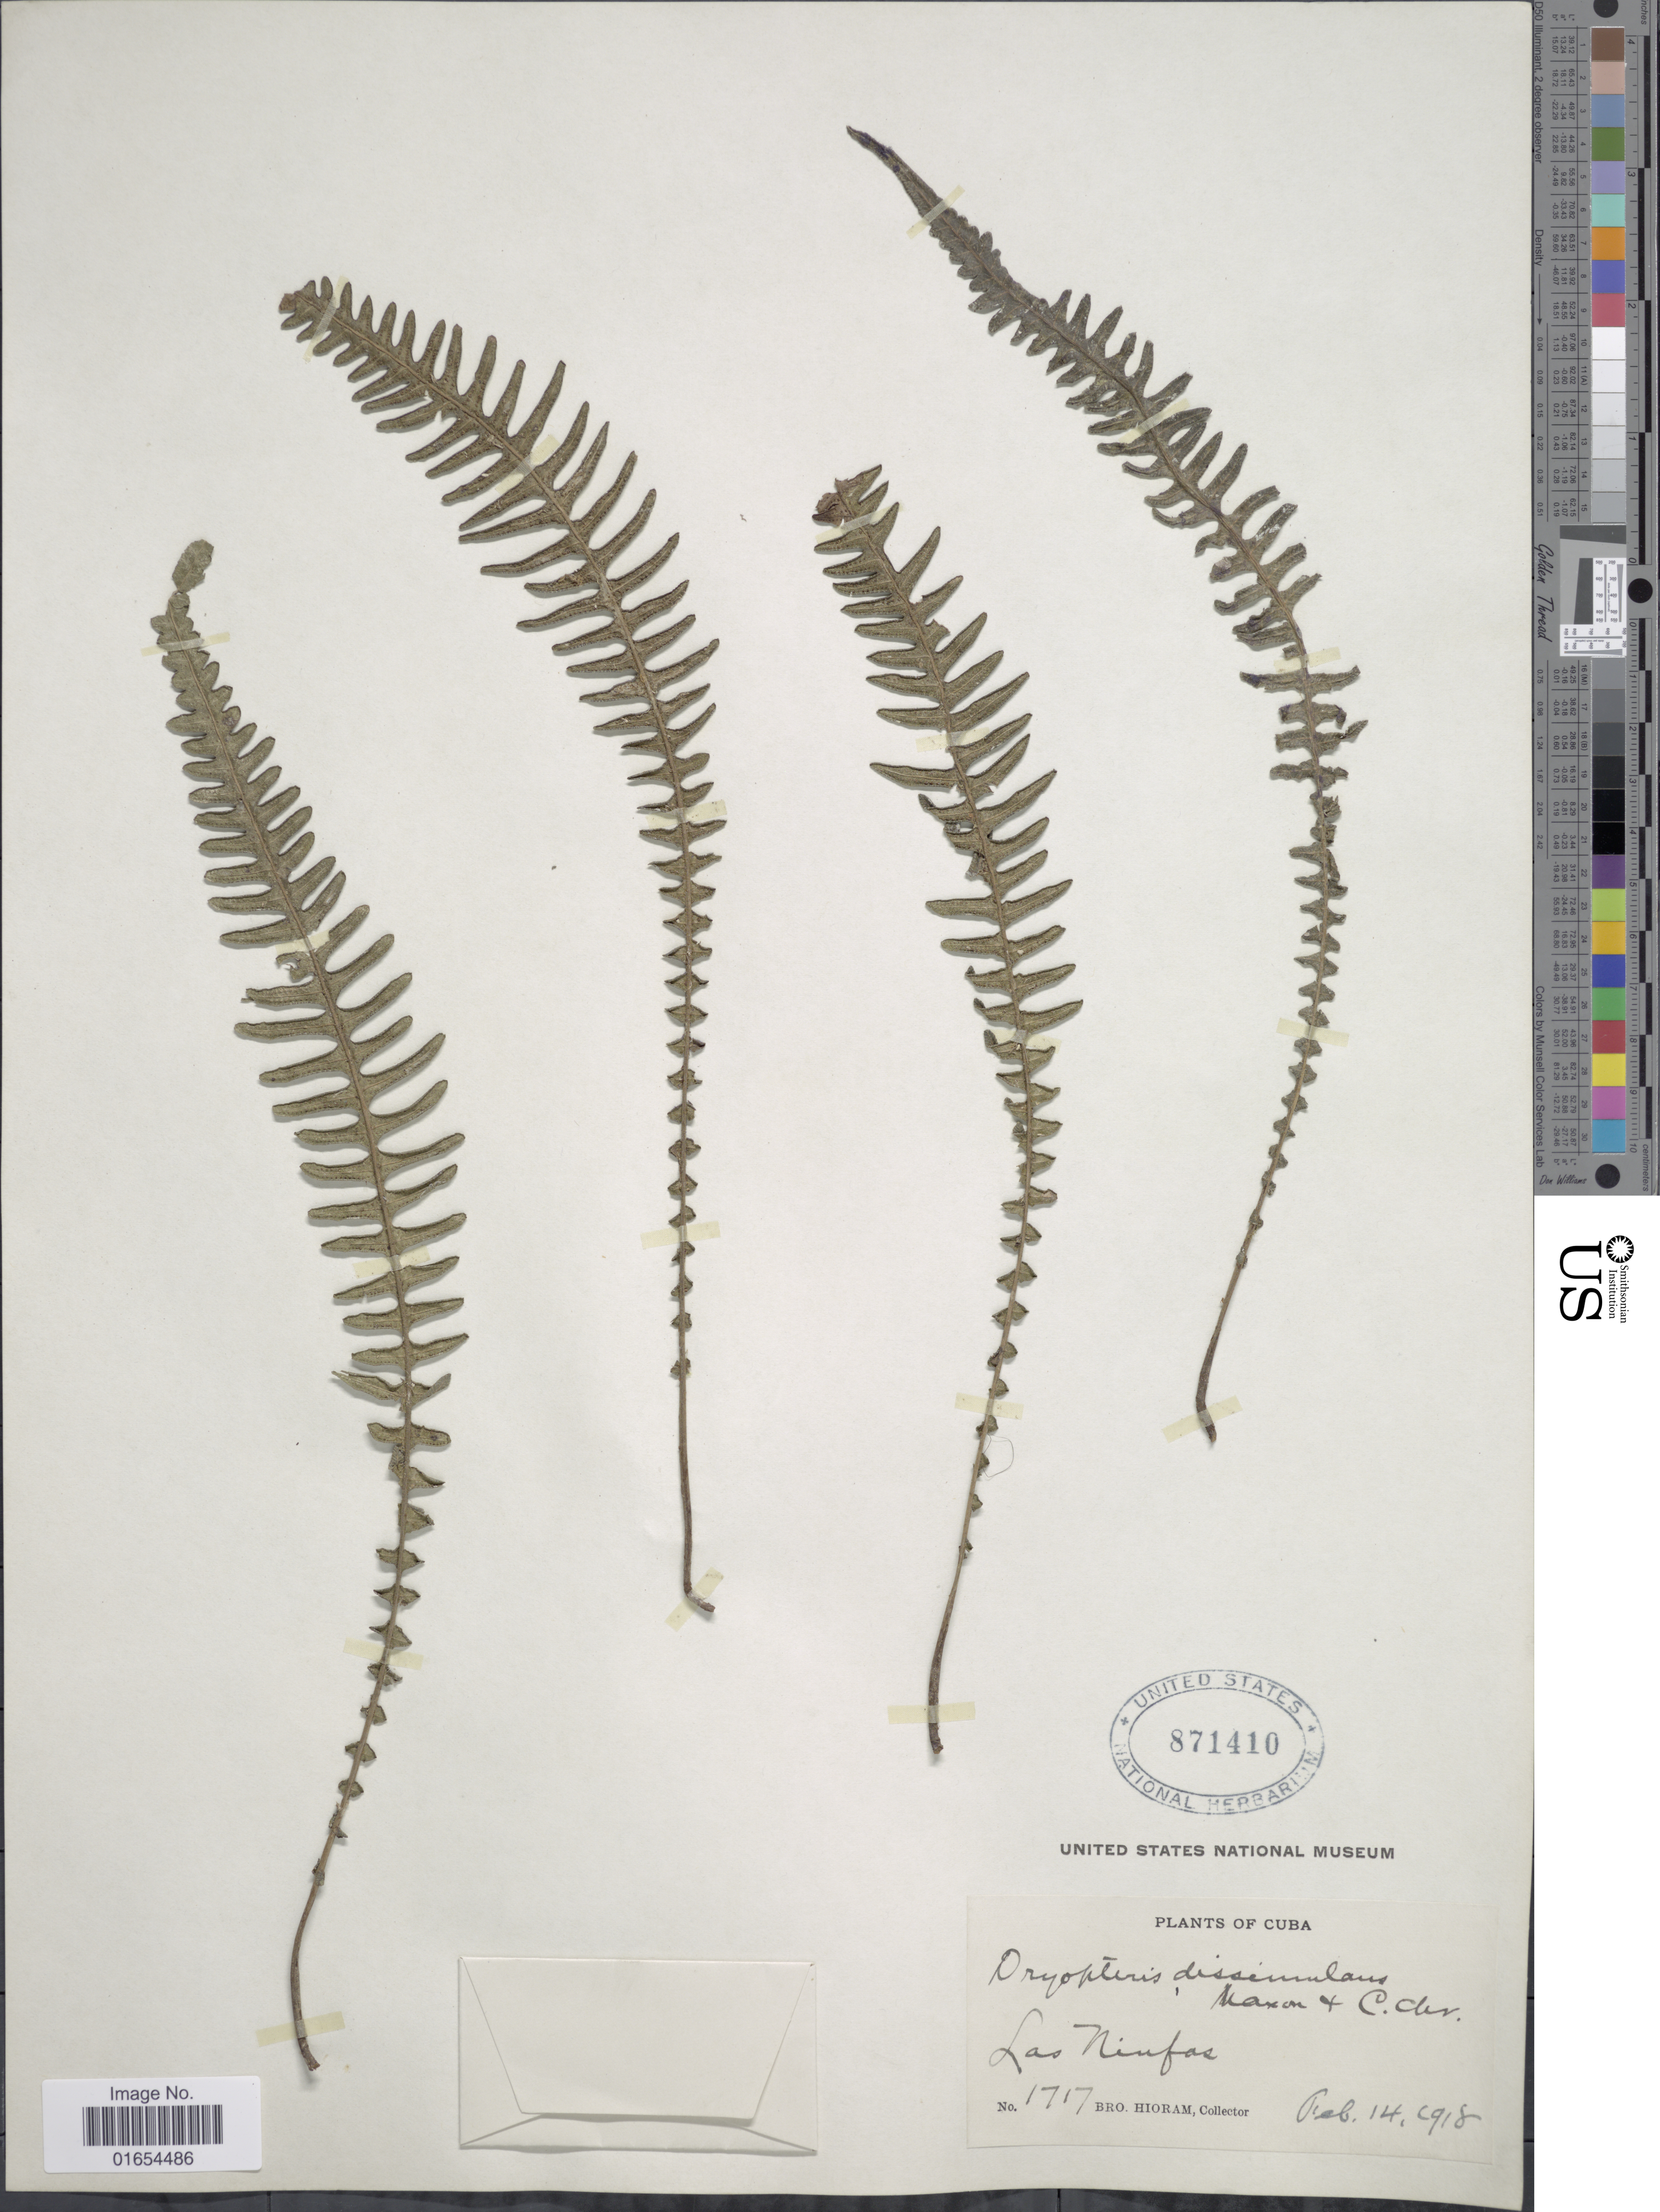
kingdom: Plantae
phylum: Tracheophyta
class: Polypodiopsida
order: Polypodiales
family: Thelypteridaceae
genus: Goniopteris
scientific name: Goniopteris dissimulans (Maxon & C. Chr.) comb. nov., ined 2015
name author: (Maxon & C. Chr.)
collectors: Bro. Hioram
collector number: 1717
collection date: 1918-02-14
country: Cuba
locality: Las Ninfas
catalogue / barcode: US 871410